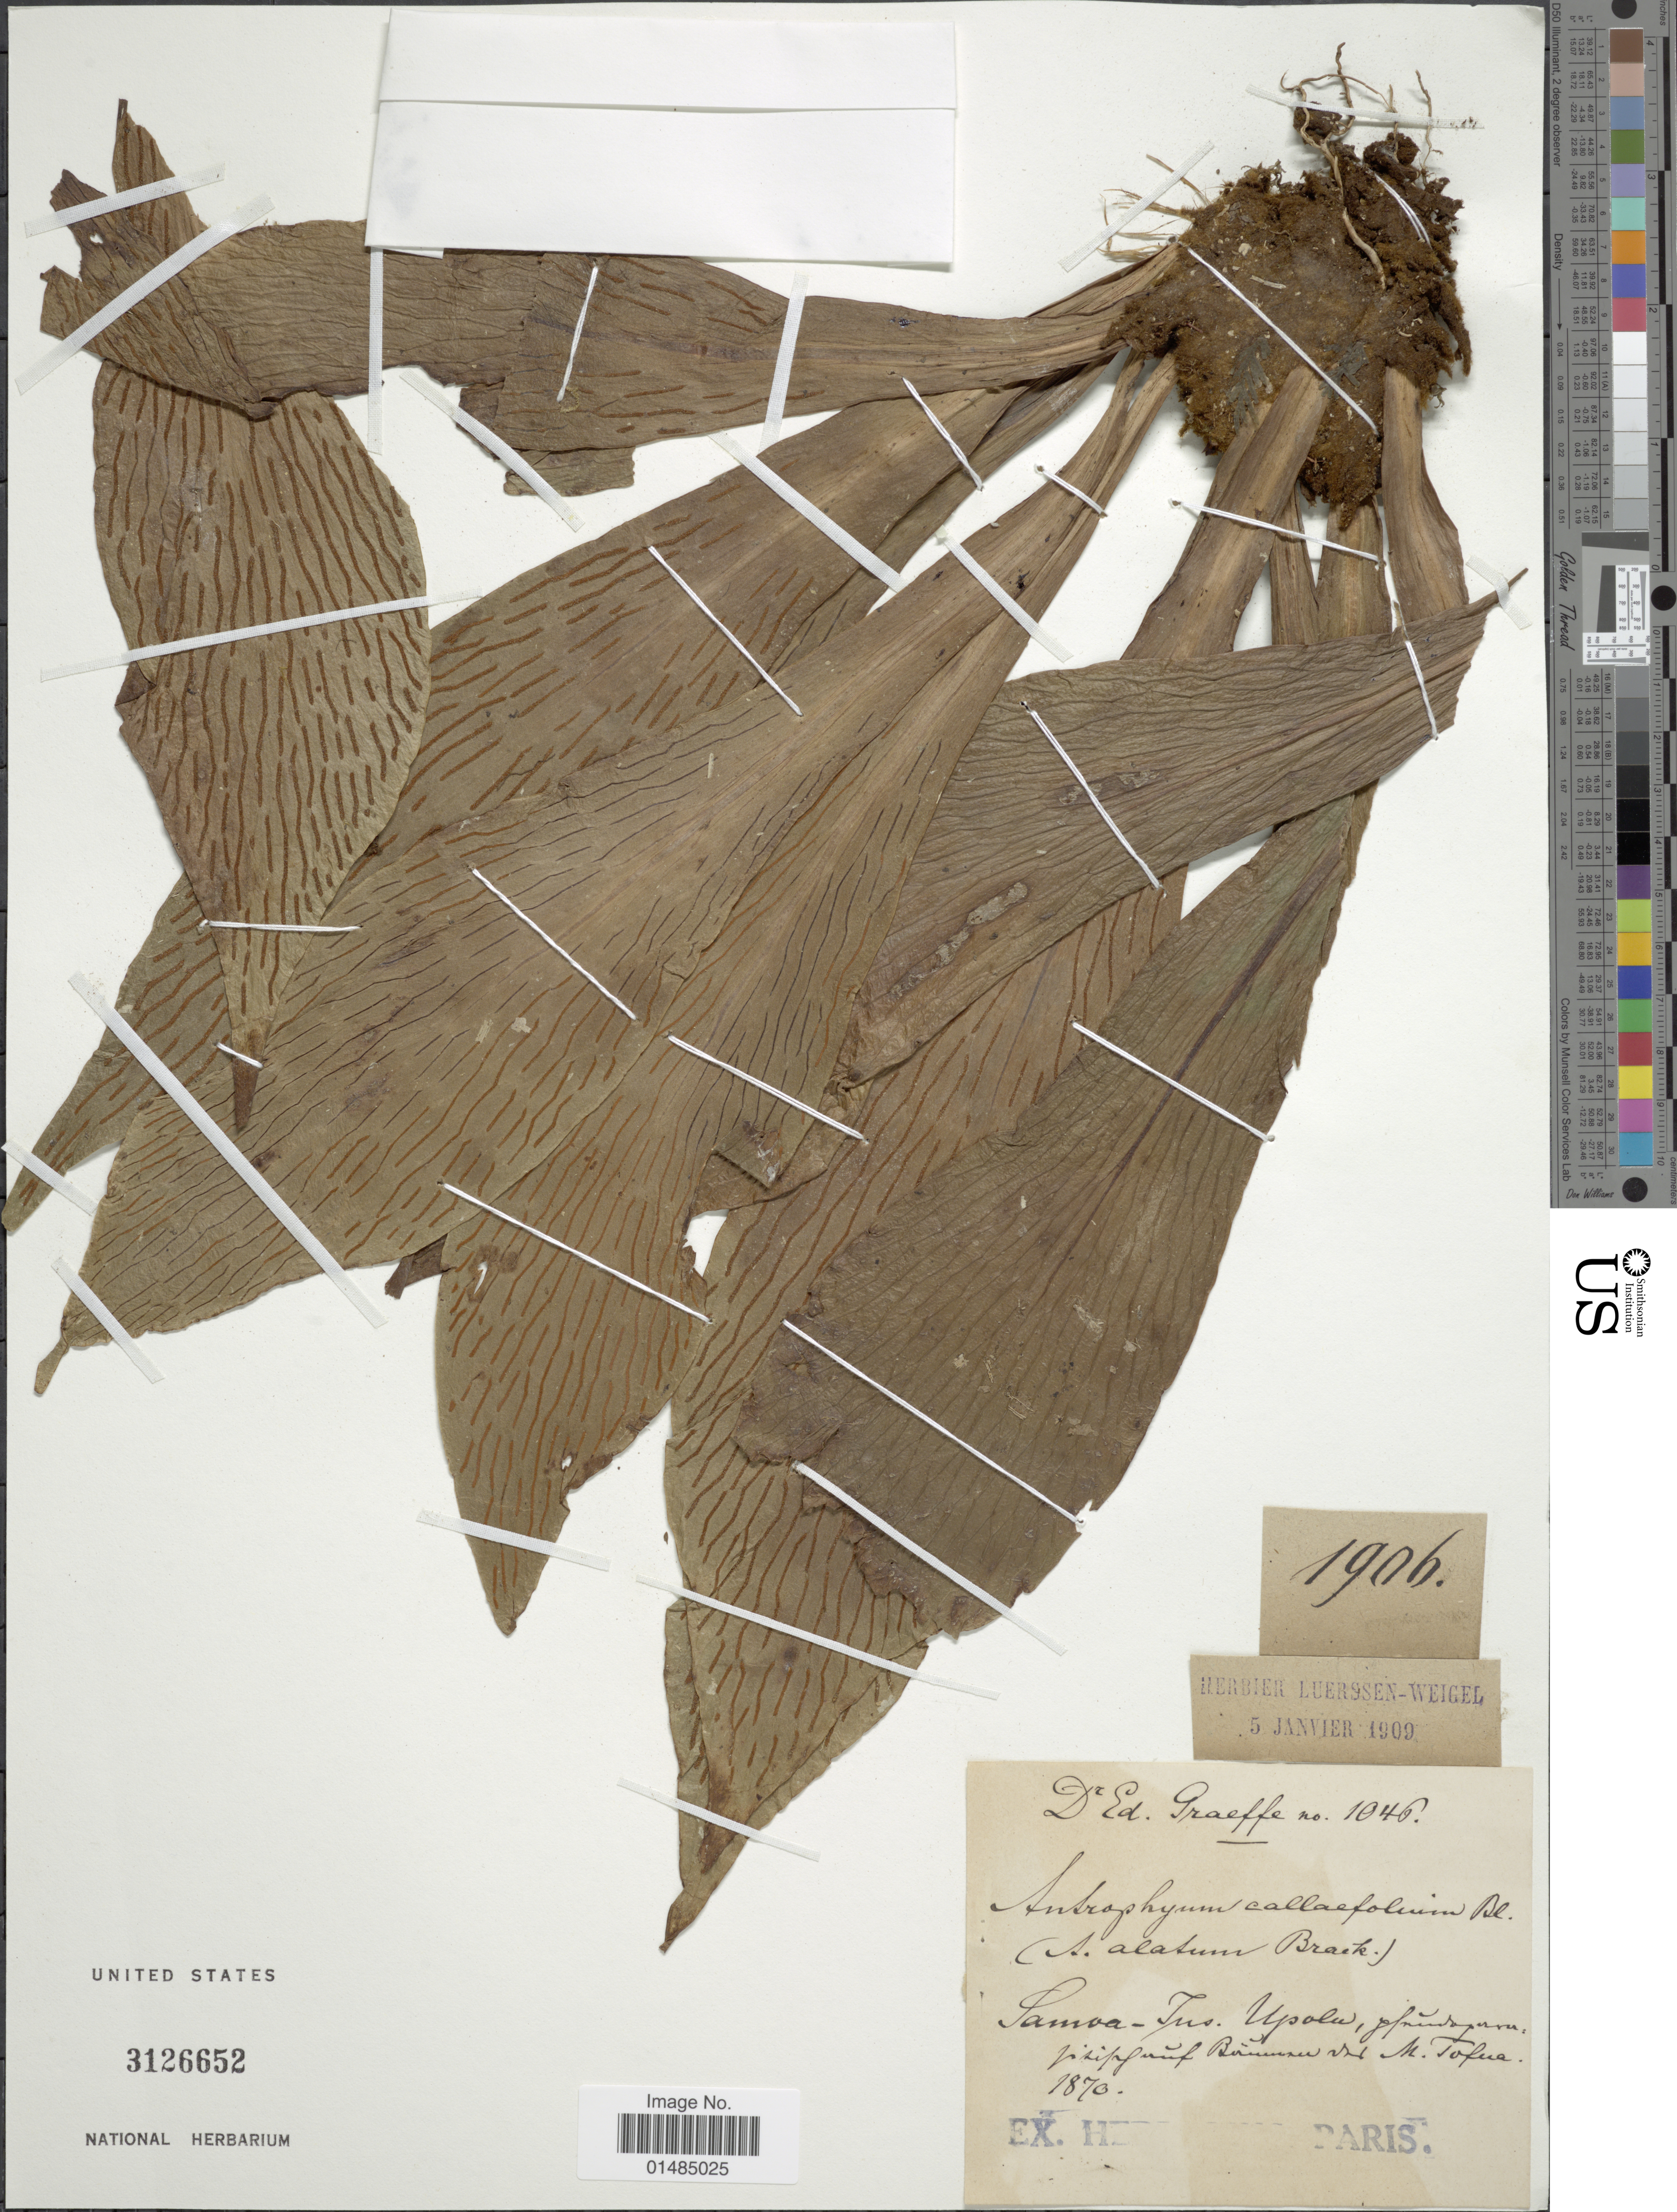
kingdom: Plantae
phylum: Tracheophyta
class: Polypodiopsida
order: Polypodiales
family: Pteridaceae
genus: Antrophyum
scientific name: Antrophyum alatum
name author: Brack. in Wilkes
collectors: E. Graeffe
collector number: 1046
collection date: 1870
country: Samoa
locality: Samoa-Ins. Upolu, gfninropuru, Pisipfuuf Baumen von M. Tofua [interpreted]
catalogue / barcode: US 3126652